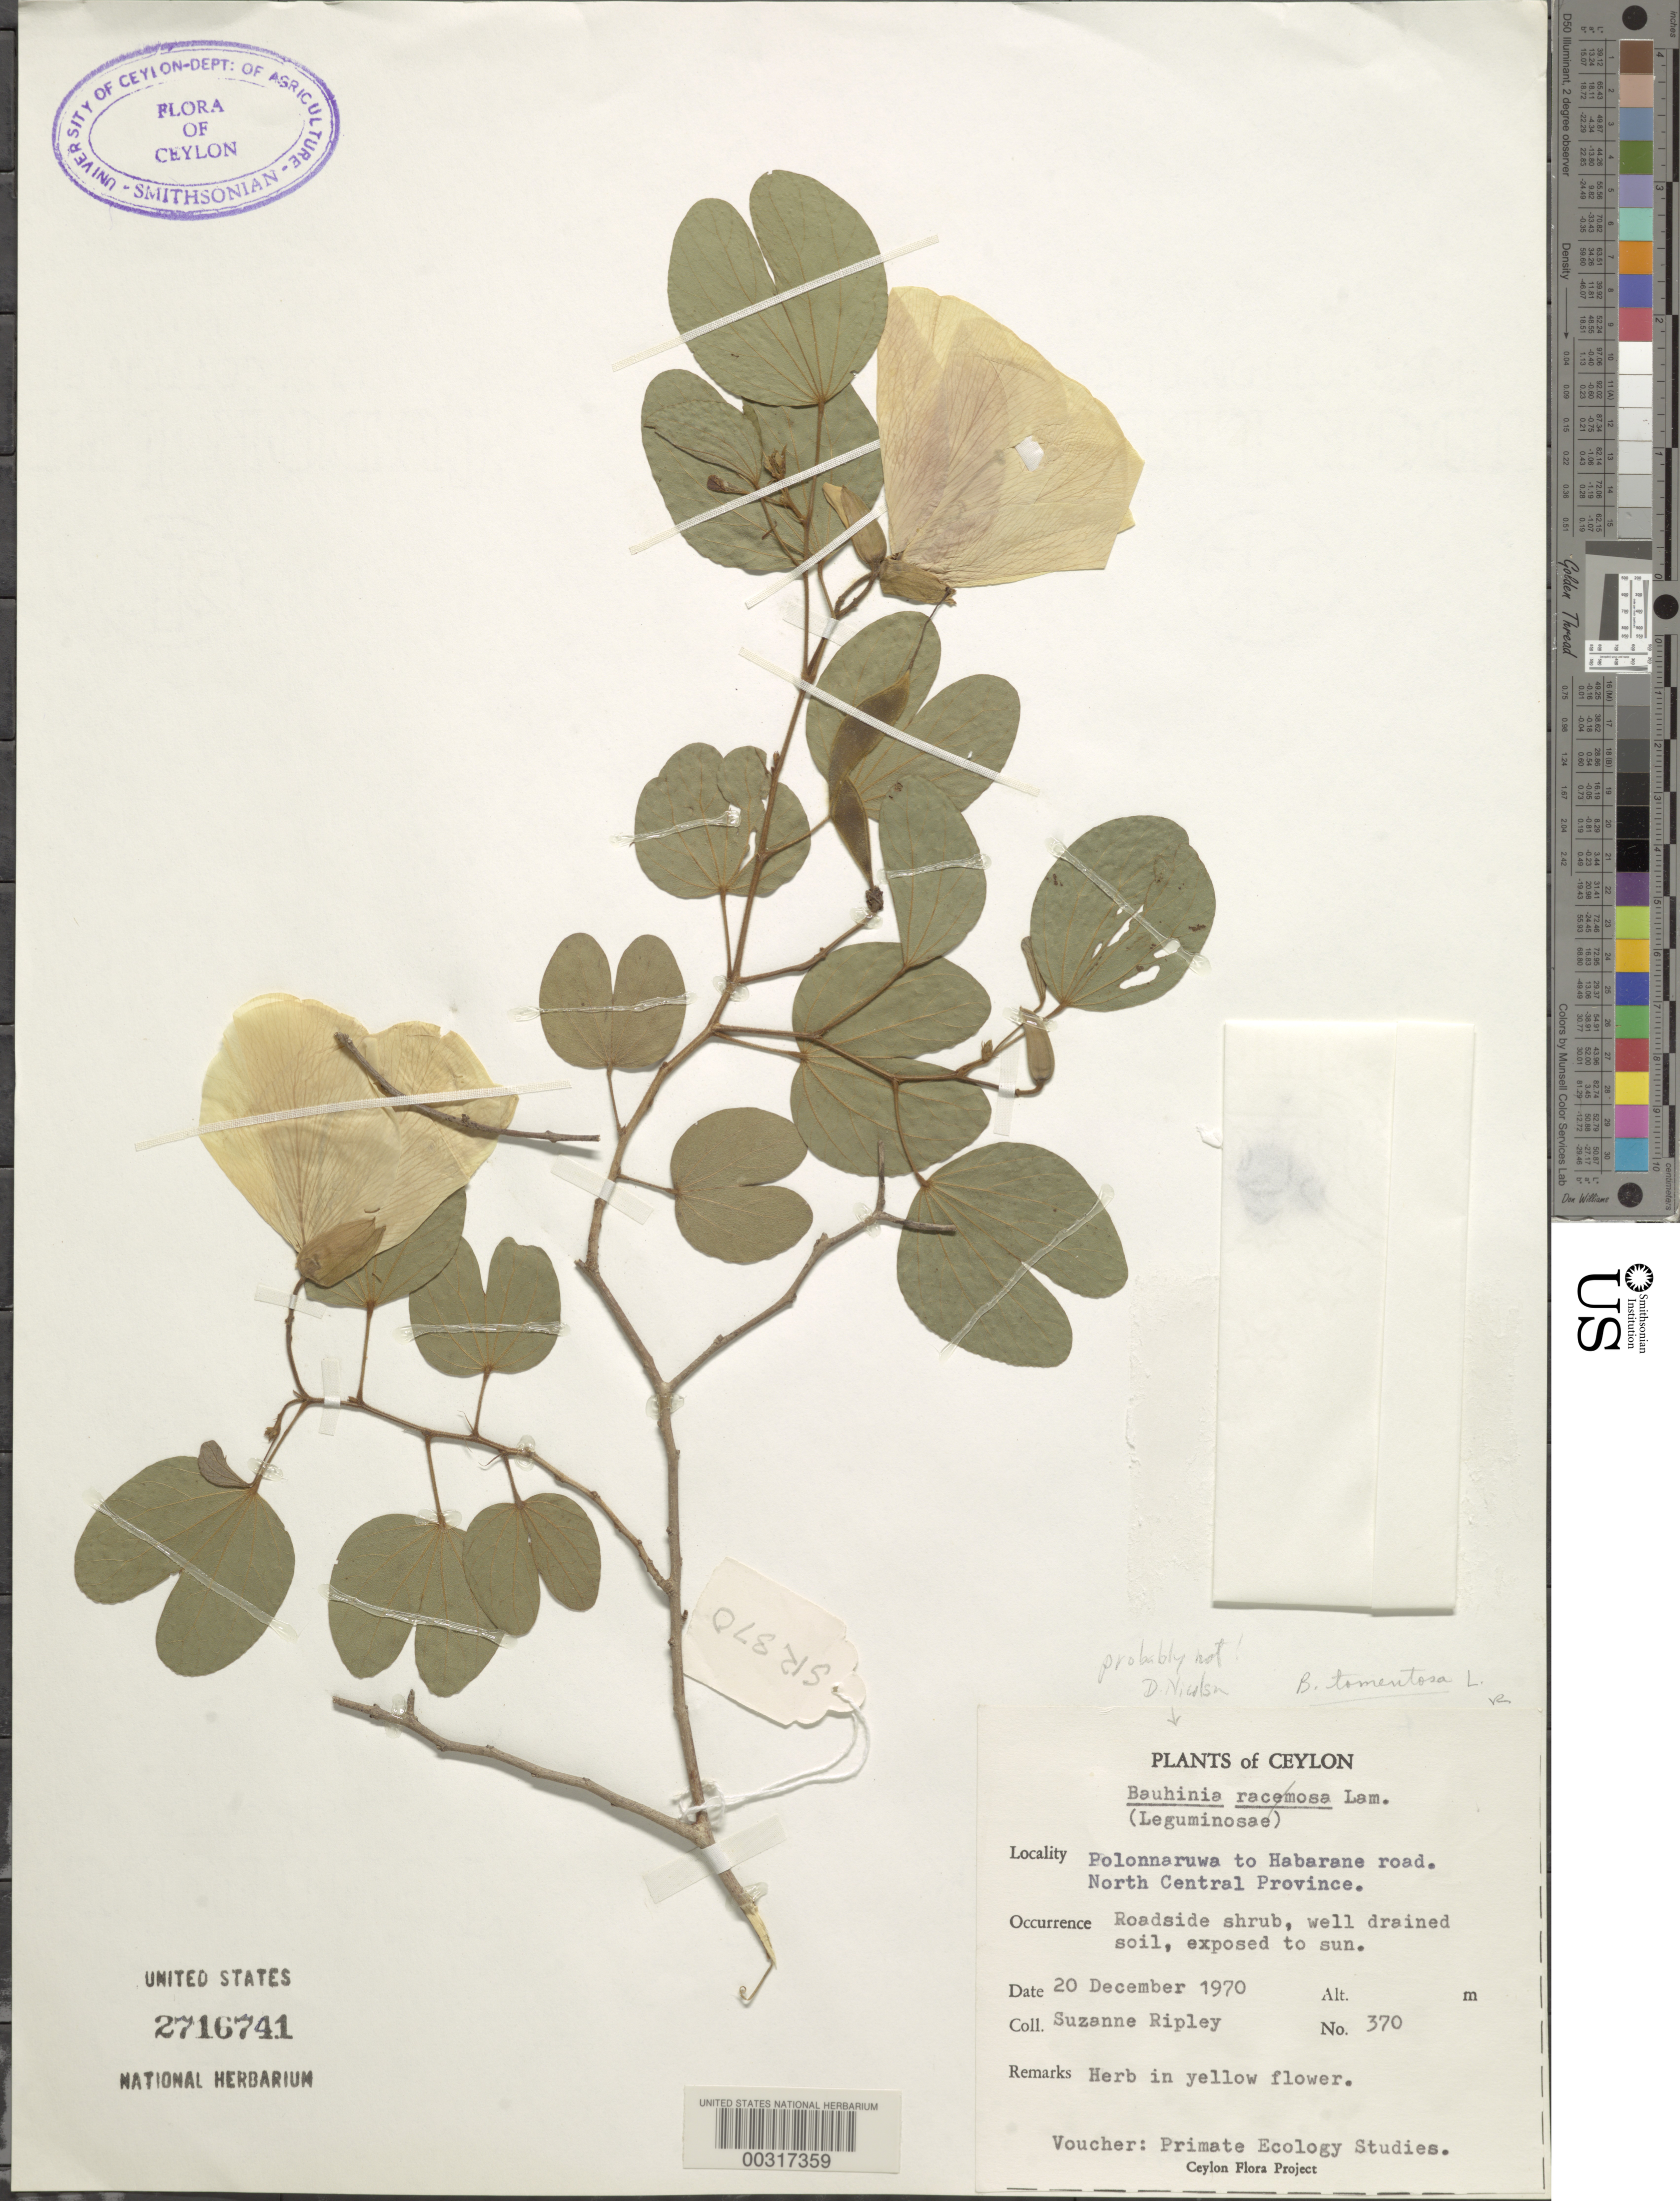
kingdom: Plantae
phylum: Tracheophyta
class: Magnoliopsida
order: Fabales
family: Fabaceae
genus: Bauhinia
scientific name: Bauhinia tomentosa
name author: L.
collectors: S. Ripley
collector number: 370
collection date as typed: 20 Dec 1970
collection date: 1970-12-20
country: Sri Lanka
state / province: North Central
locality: Polonnaruwa to habarane road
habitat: Well drained soil, exposed to the sun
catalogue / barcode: US 2716741